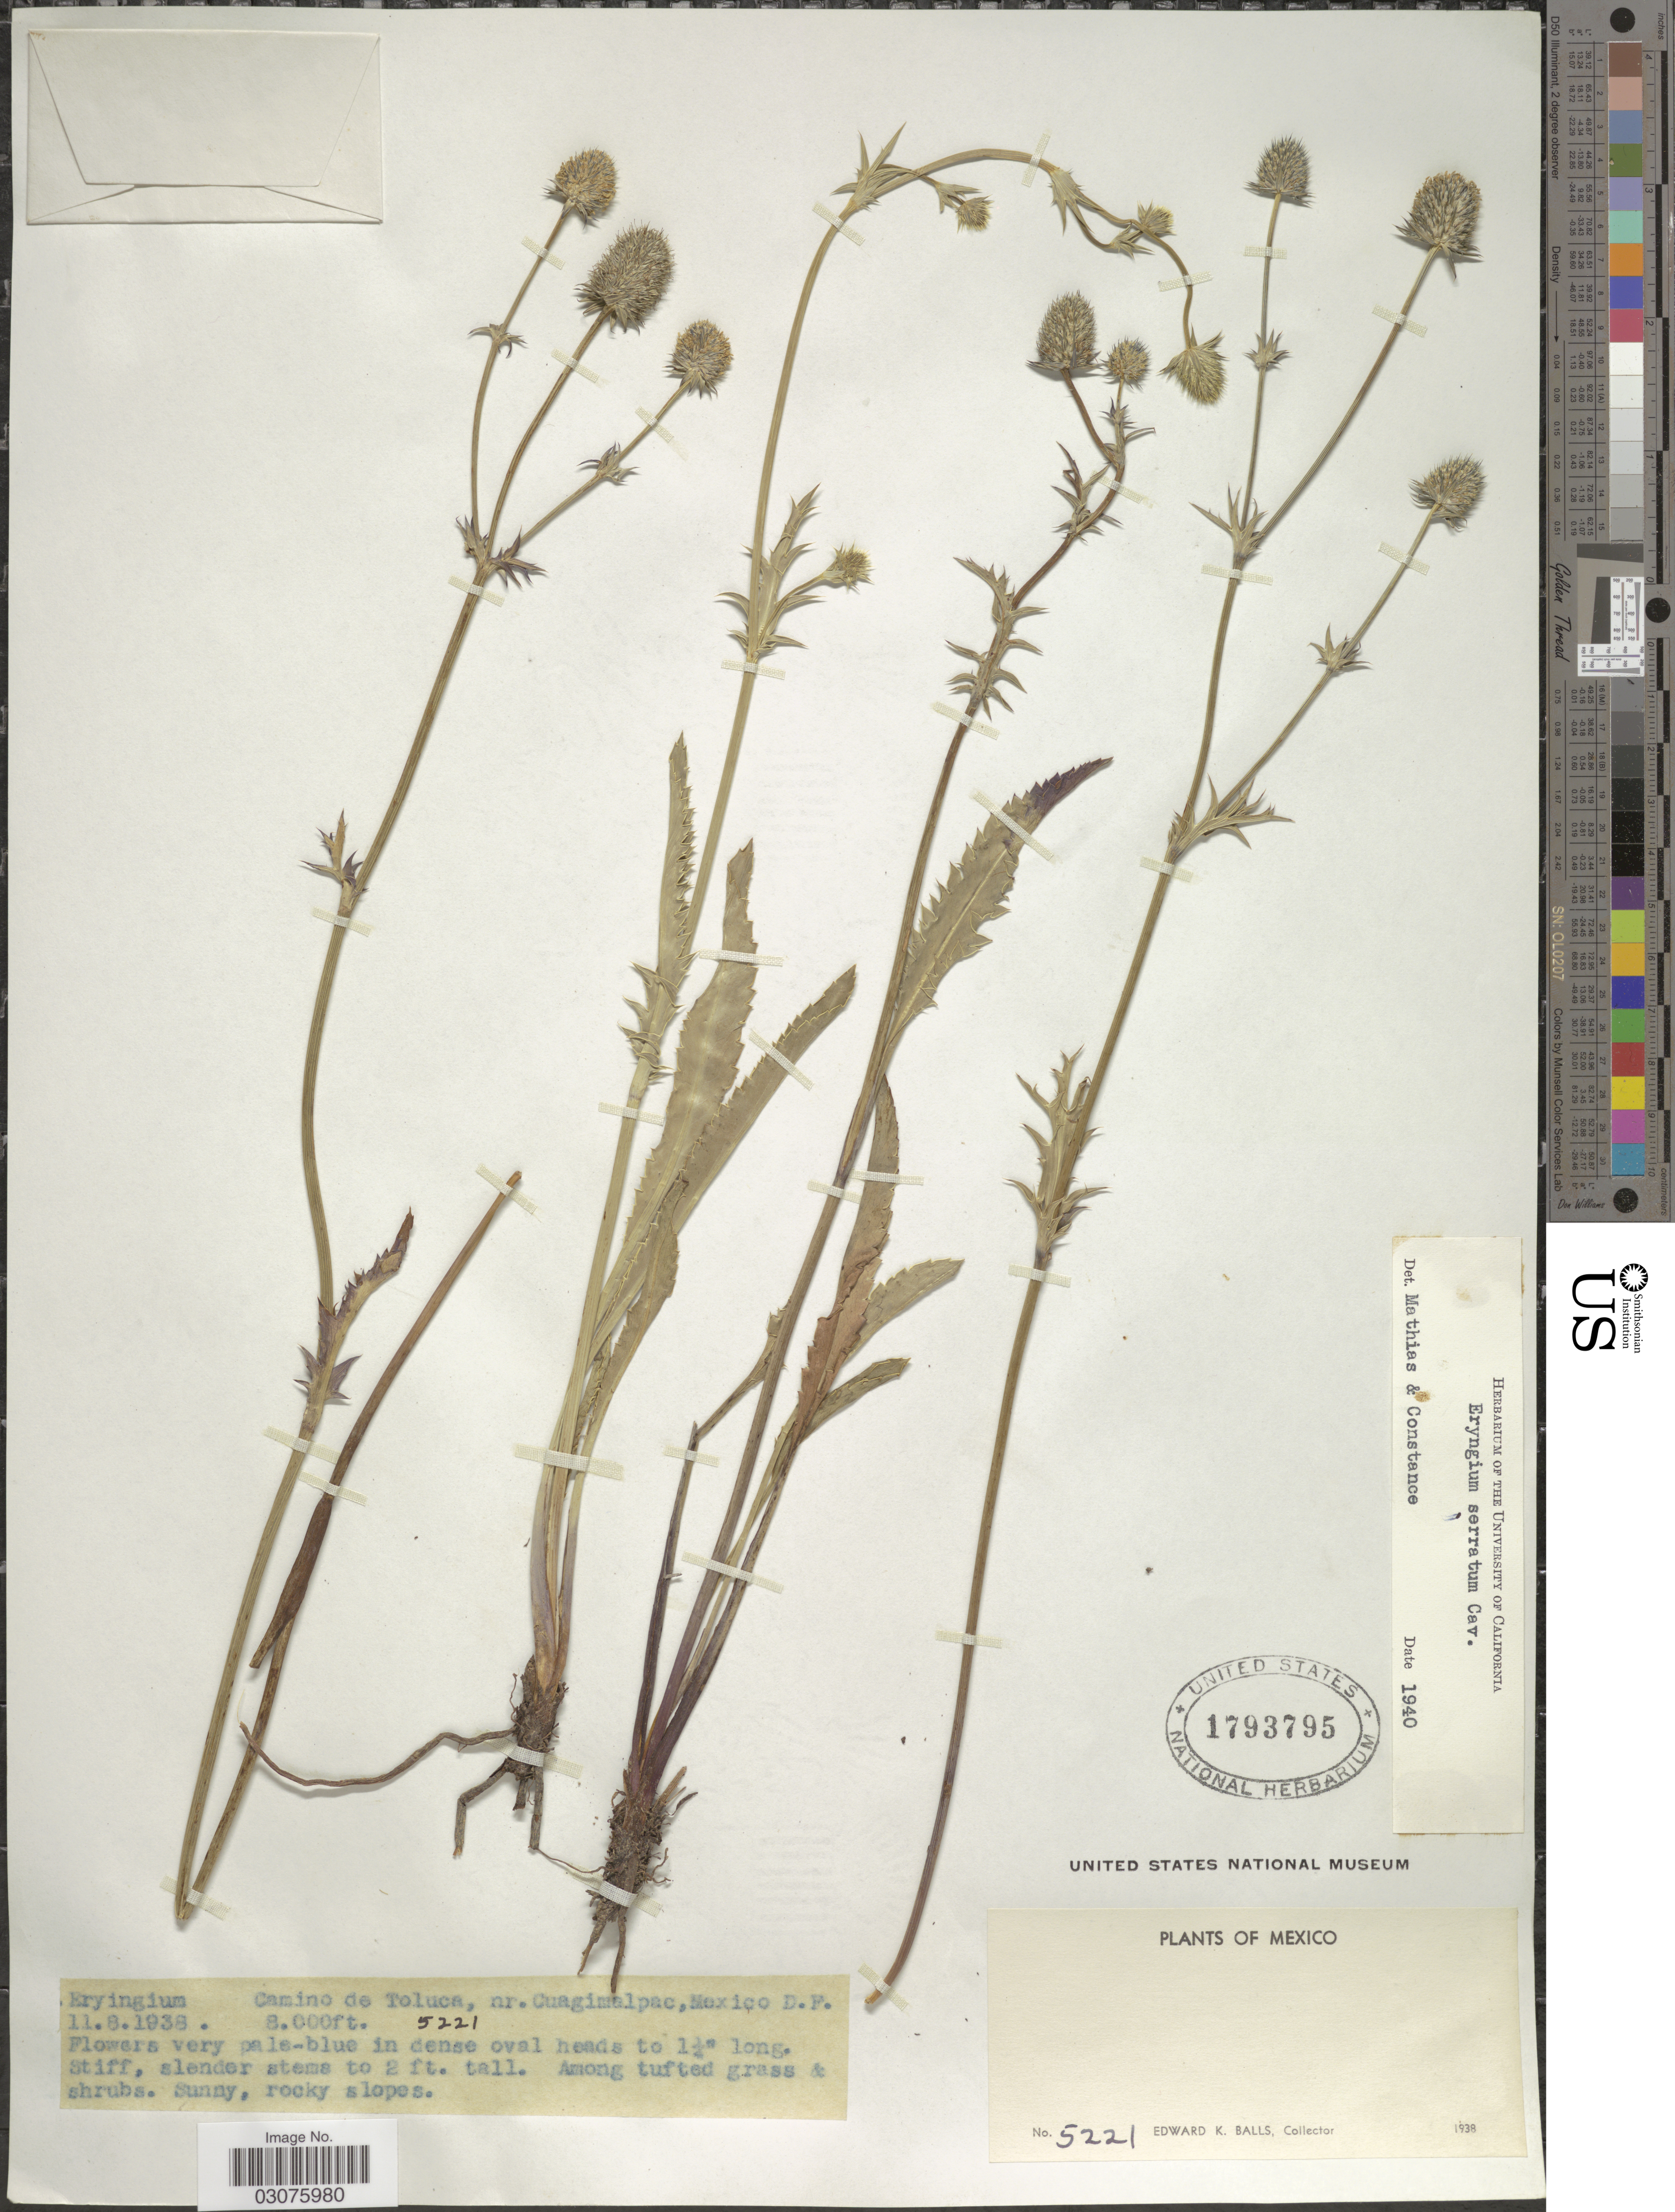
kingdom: Plantae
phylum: Tracheophyta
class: Magnoliopsida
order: Apiales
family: Apiaceae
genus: Eryngium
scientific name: Eryngium serratum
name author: Cav.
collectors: E. K. Balls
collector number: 5221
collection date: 1938-08-11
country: Mexico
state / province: Distrito Federal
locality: Camino de Toluca, nr. Cuagimalpac.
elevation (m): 2438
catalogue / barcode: US 1793795